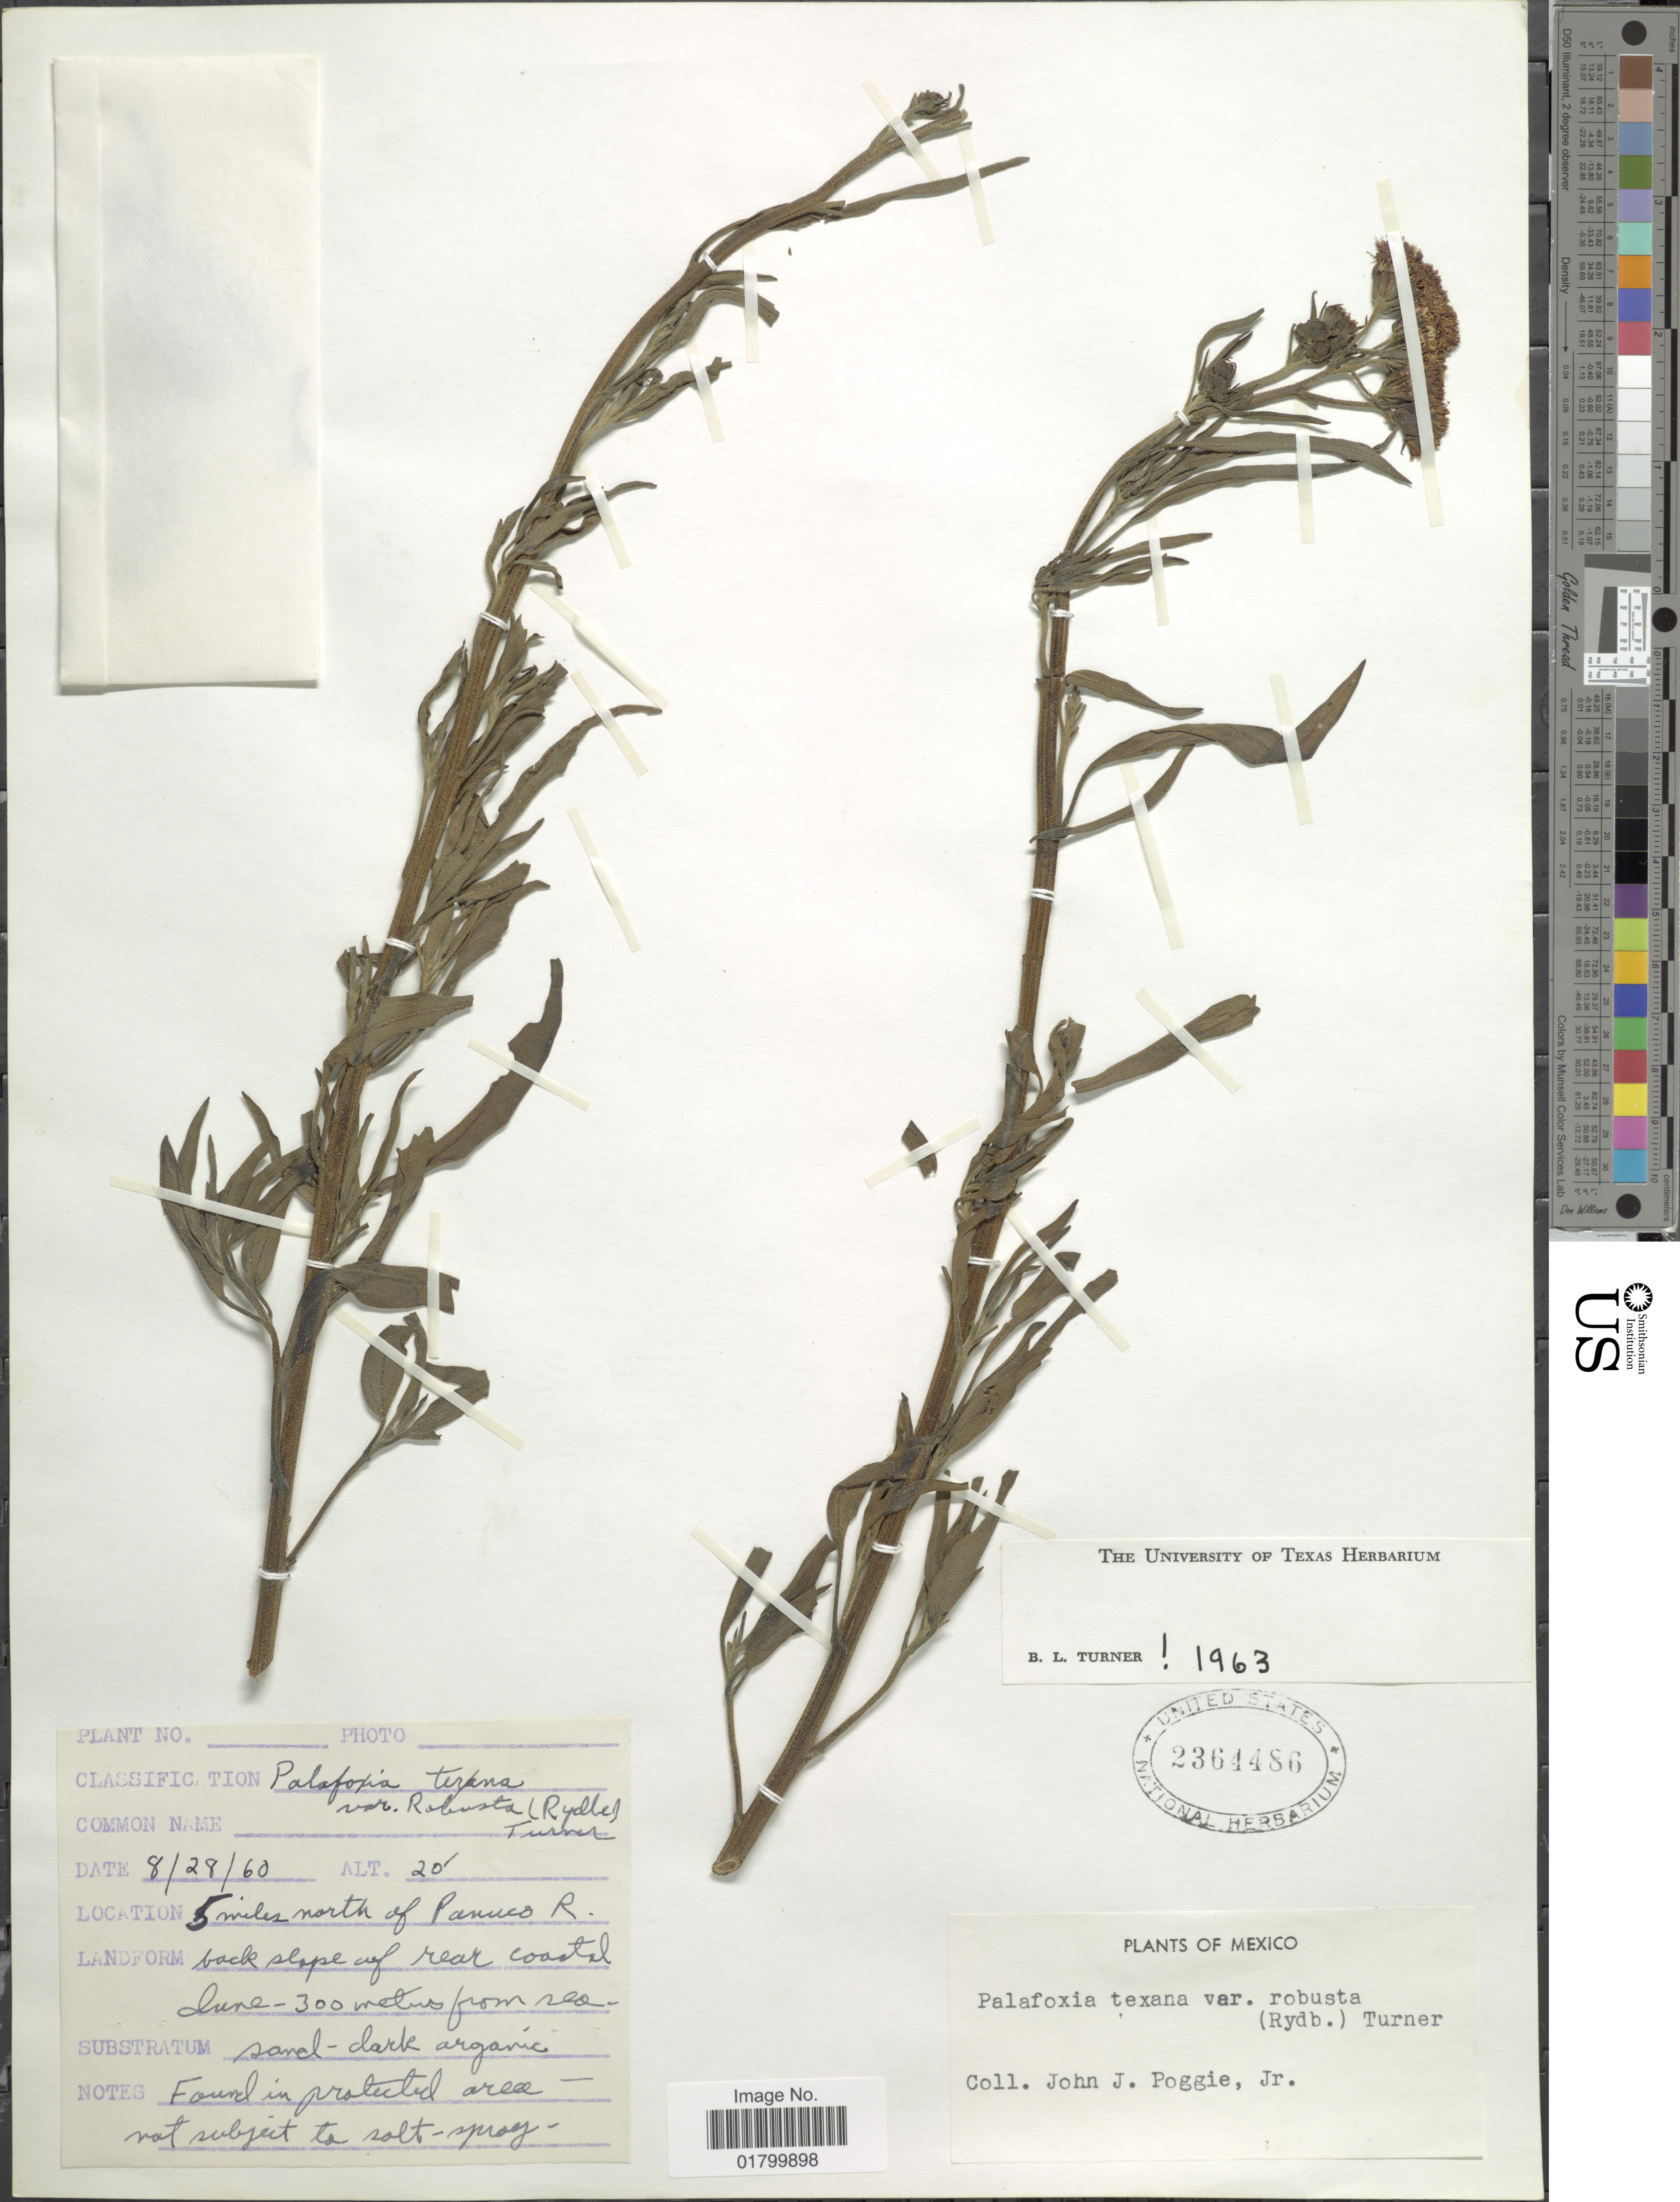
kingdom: Plantae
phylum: Tracheophyta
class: Magnoliopsida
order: Asterales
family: Asteraceae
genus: Palafoxia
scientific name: Palafoxia texana var. robusta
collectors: J. J. Poggie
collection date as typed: Transcribed d/m/y: 28/8/60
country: Mexico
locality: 5 miles north of Panuco R. back slope of rear coastal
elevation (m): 300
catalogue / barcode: US 2364486